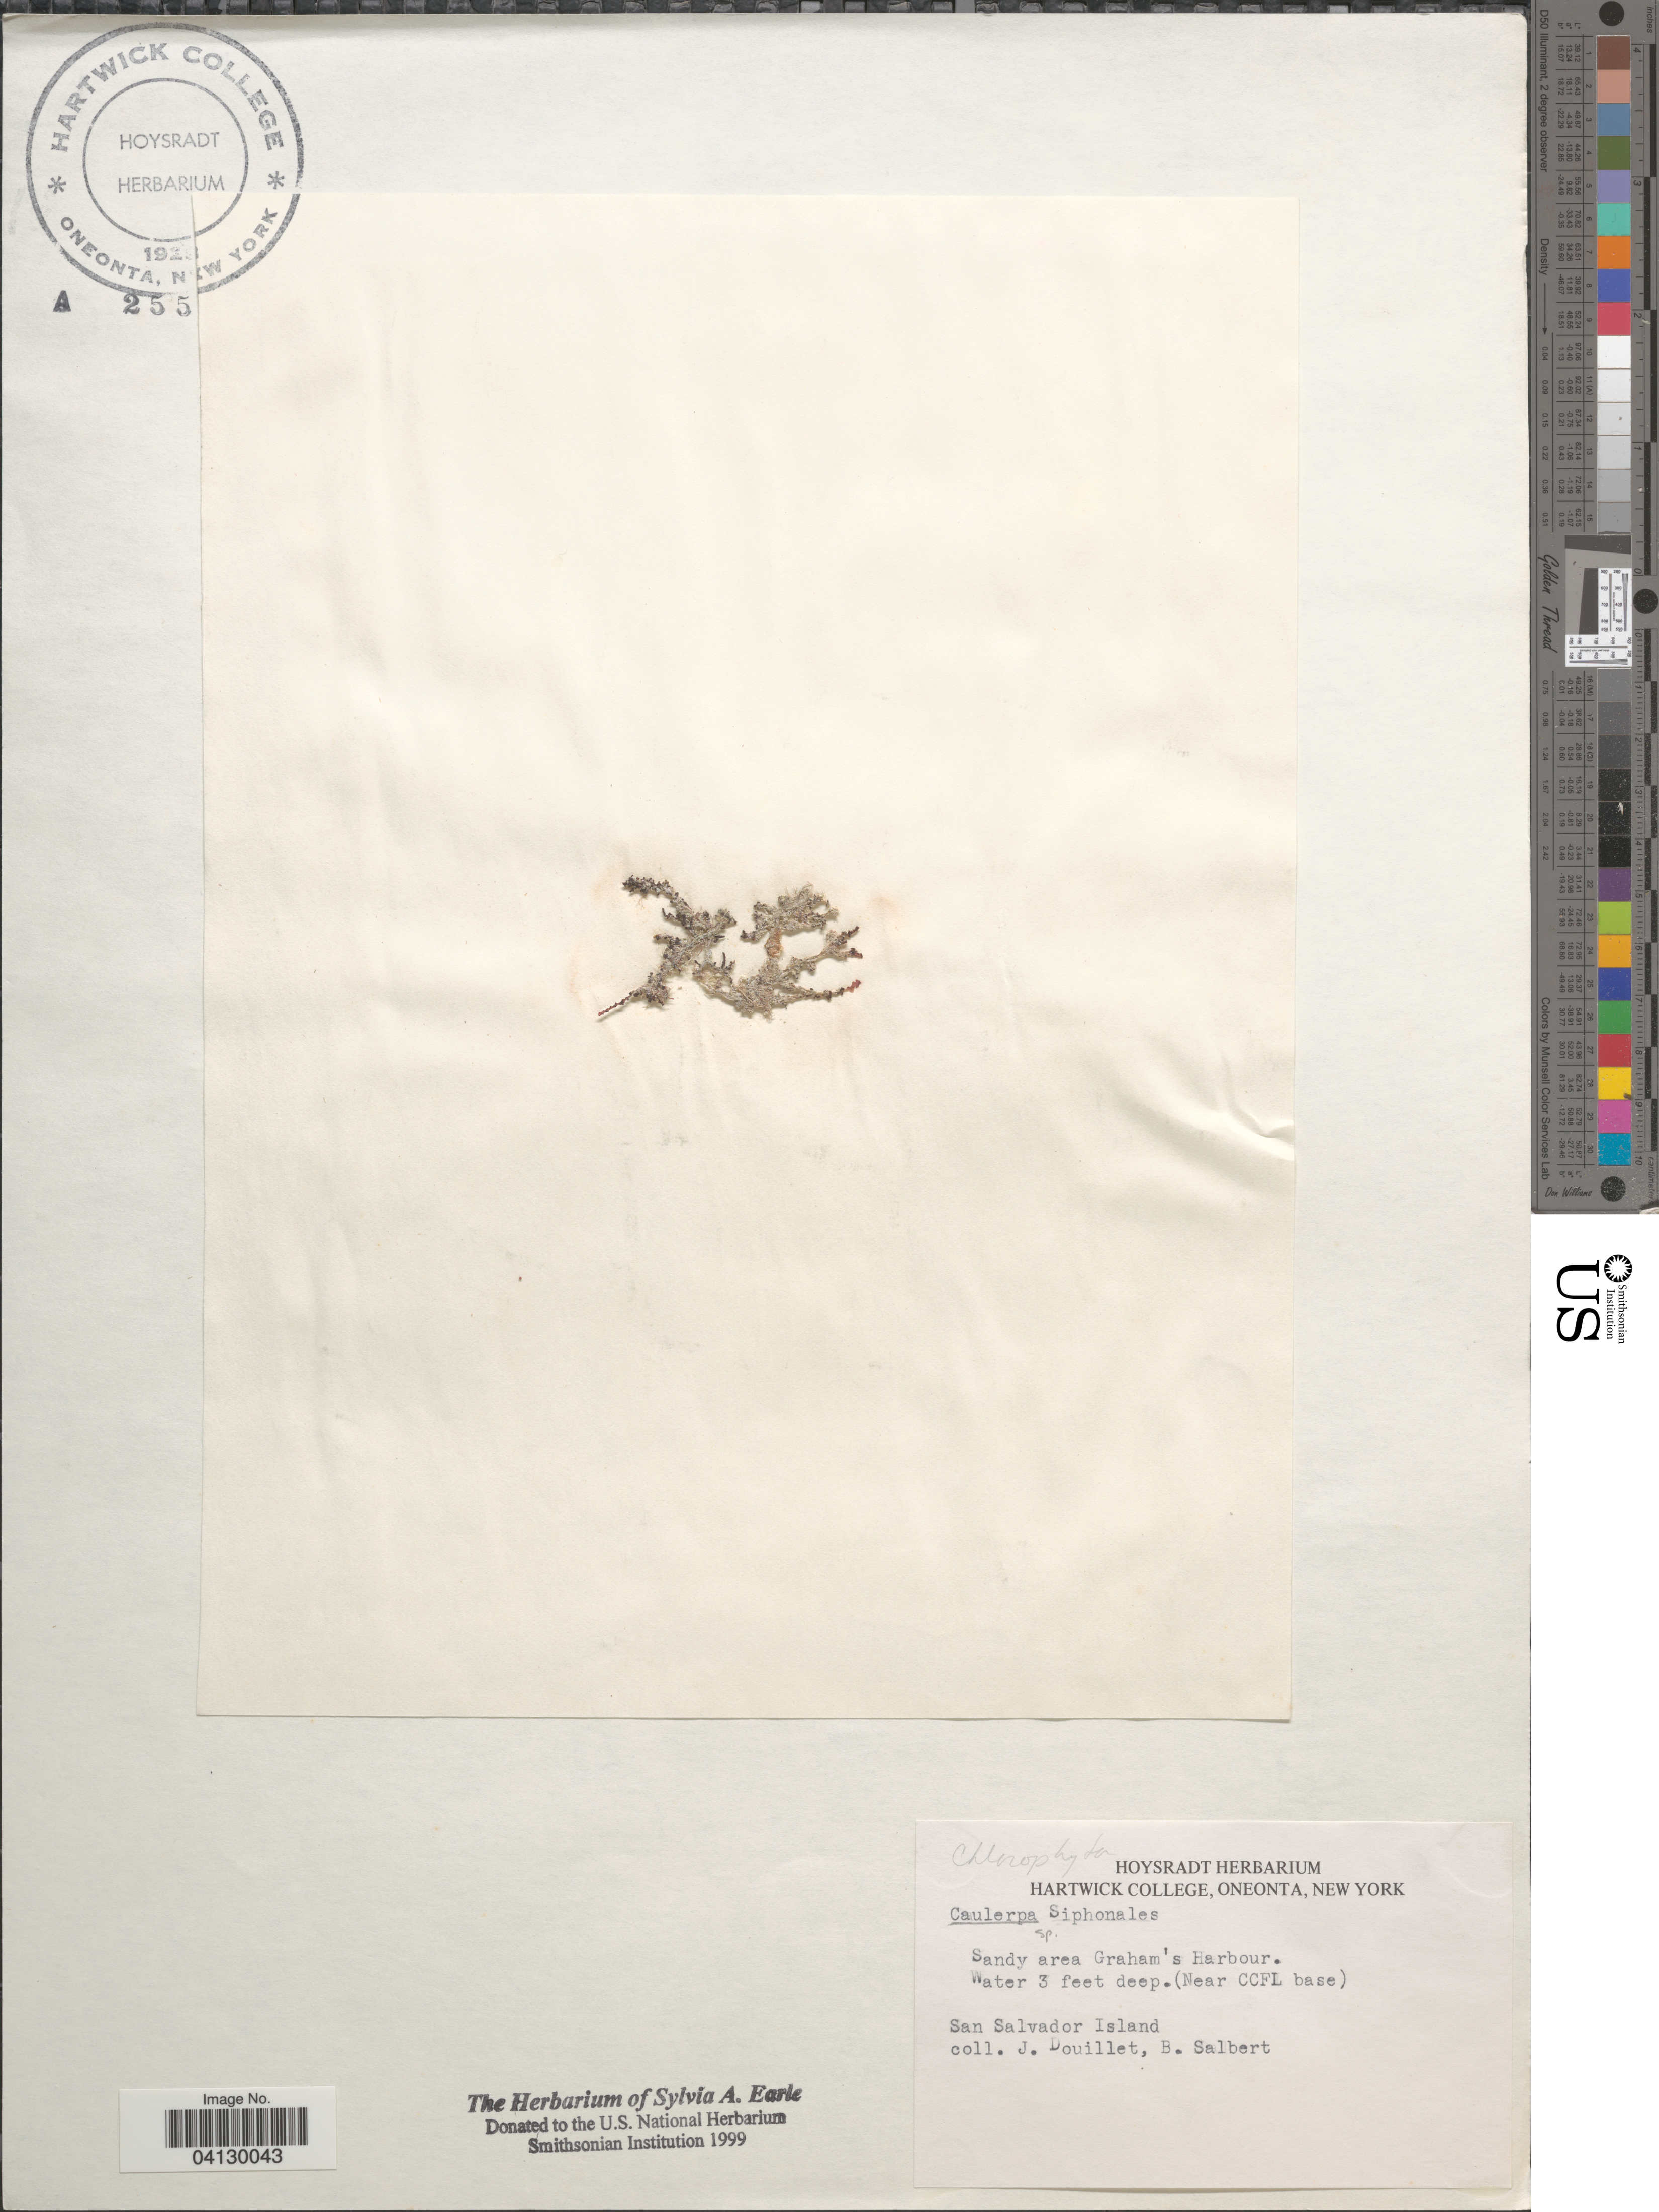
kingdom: Plantae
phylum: Rhodophyta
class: Florideophyceae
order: Ceramiales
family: Rhodomelaceae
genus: Laurencia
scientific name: Laurencia sp.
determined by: B. L. B.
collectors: J. Douillet & B. Salbert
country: Bahamas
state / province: San Salvador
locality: Sandy area Graham's Harbour. (Near CCFL base). San Salvador Island.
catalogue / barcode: US 328811